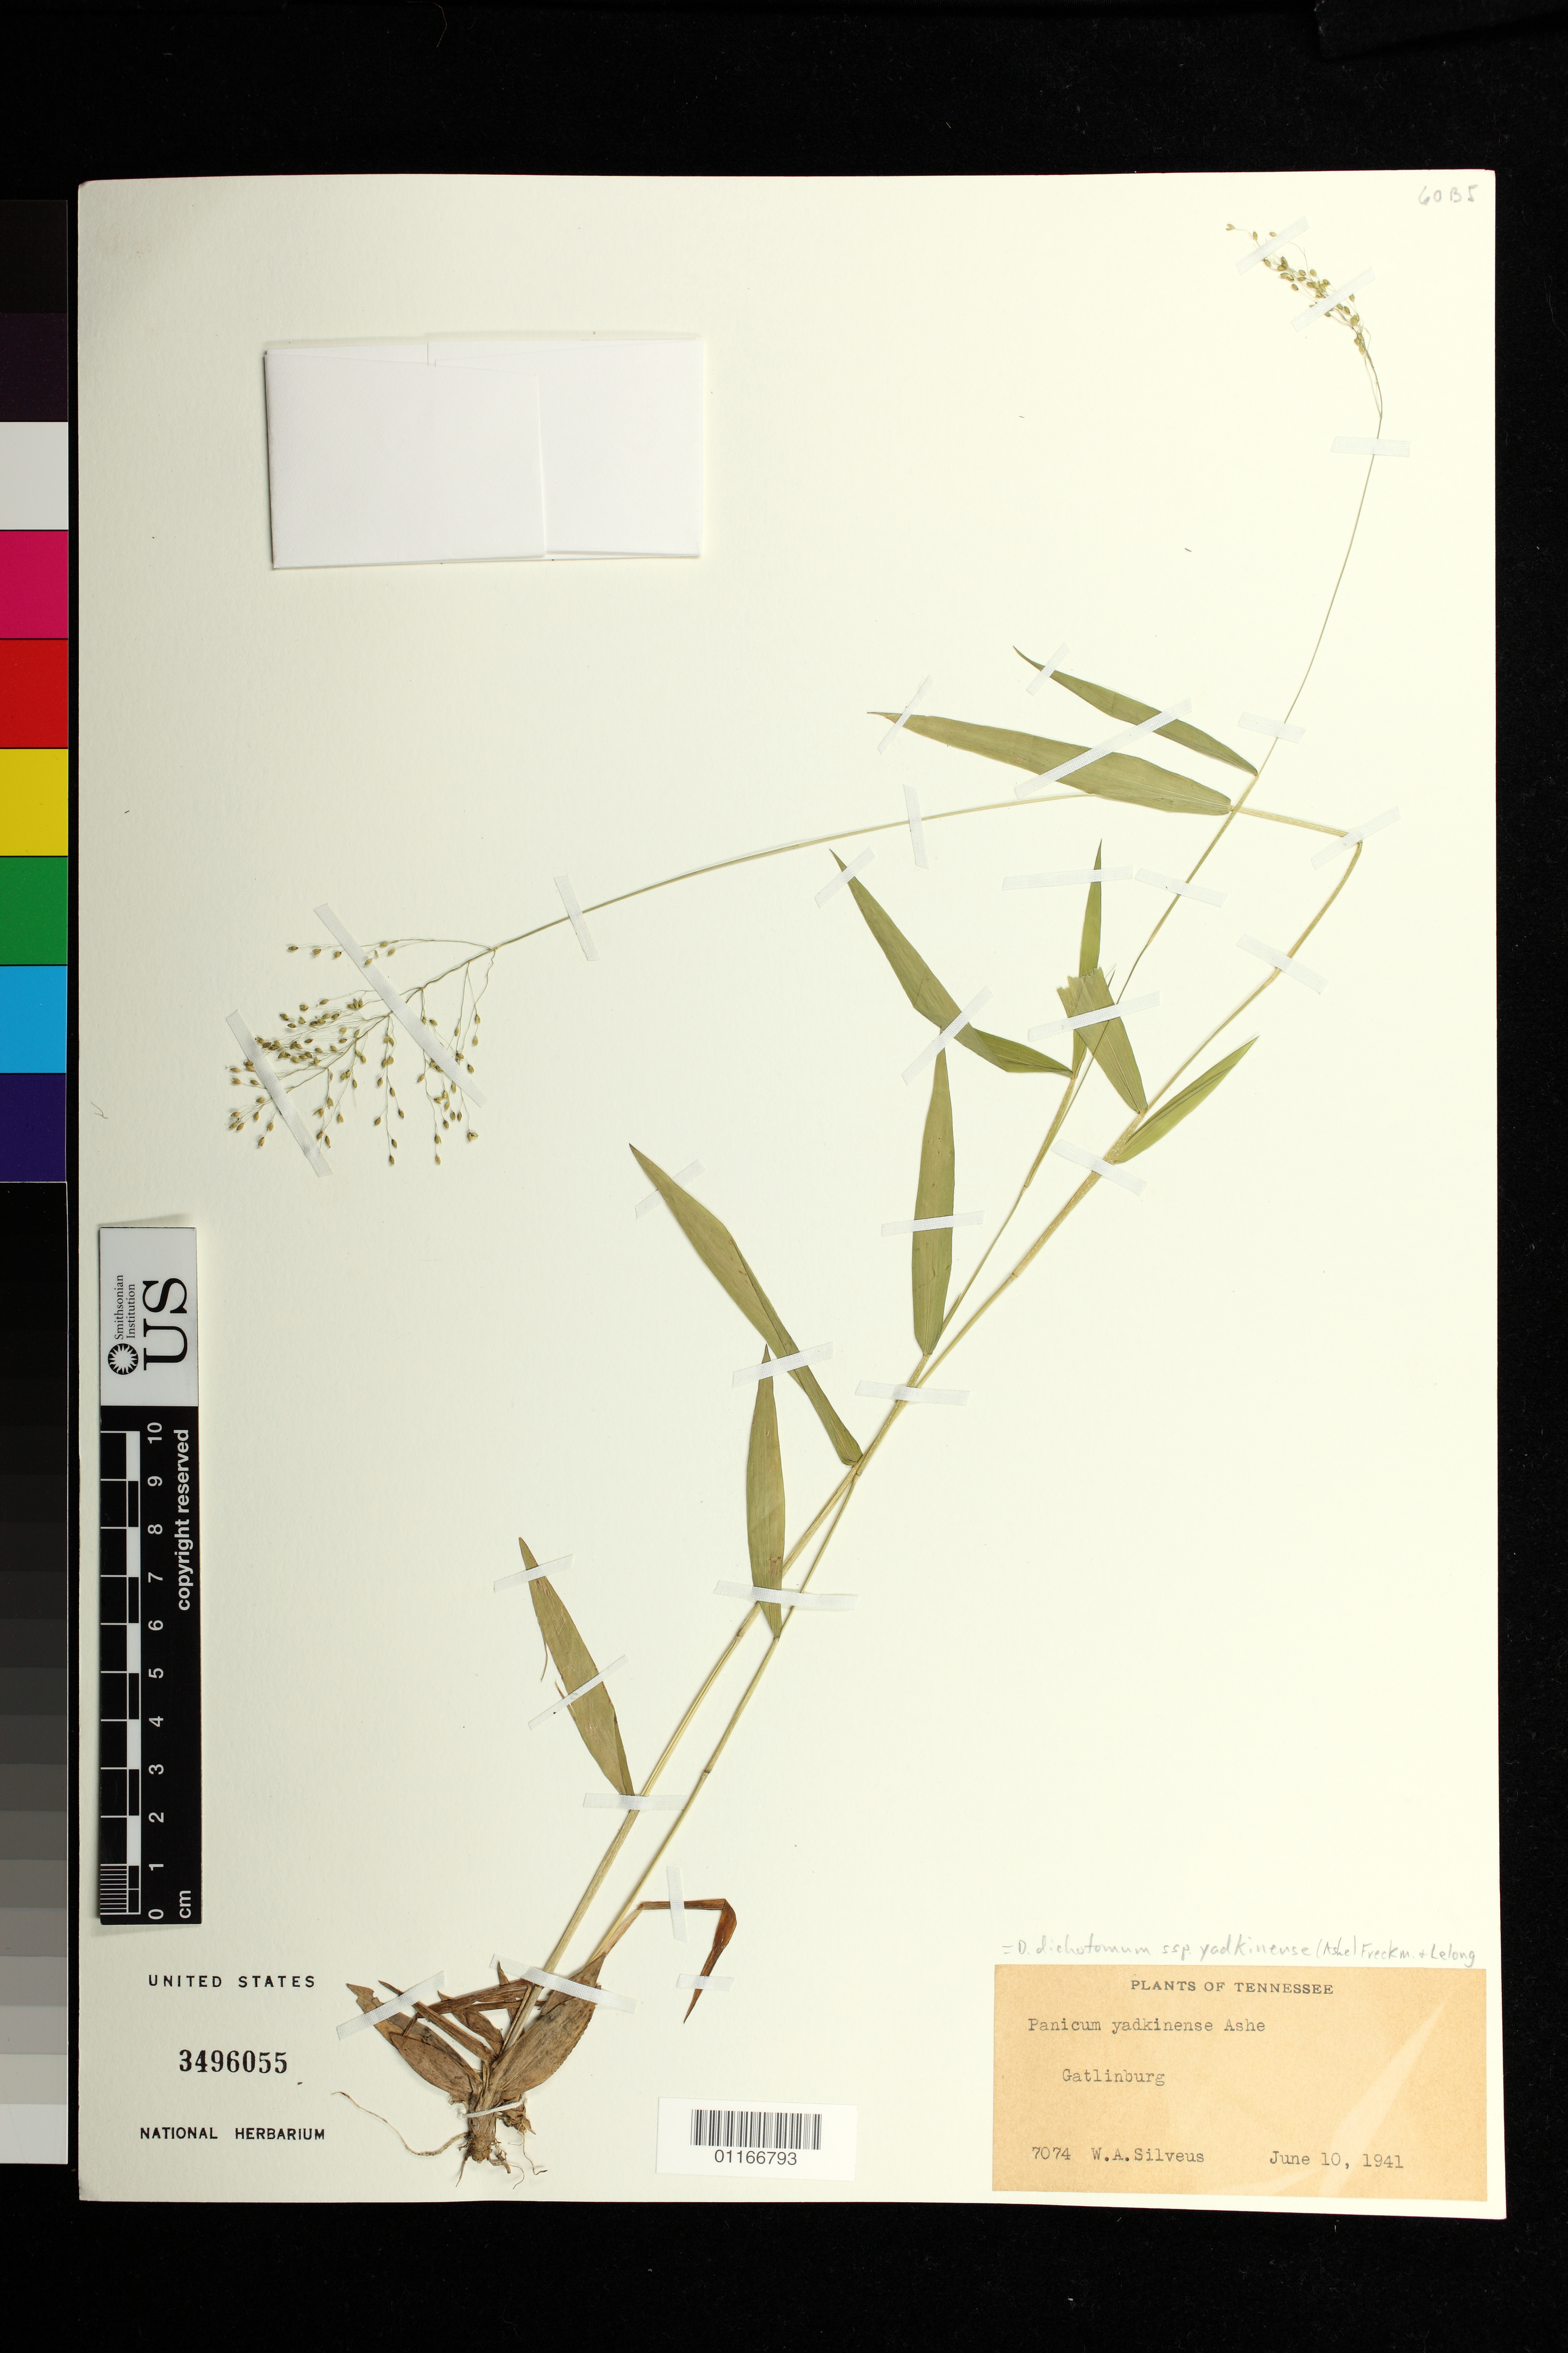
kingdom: Plantae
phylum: Tracheophyta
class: Liliopsida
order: Poales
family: Poaceae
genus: Dichanthelium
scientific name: Dichanthelium dichotomum subsp. yadkinense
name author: (Ashe) Freckmann & Lelong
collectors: W. Silveus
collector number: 7074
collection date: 1941-06-10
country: United States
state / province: Tennessee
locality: Gatlinburg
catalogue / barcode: US 3496055